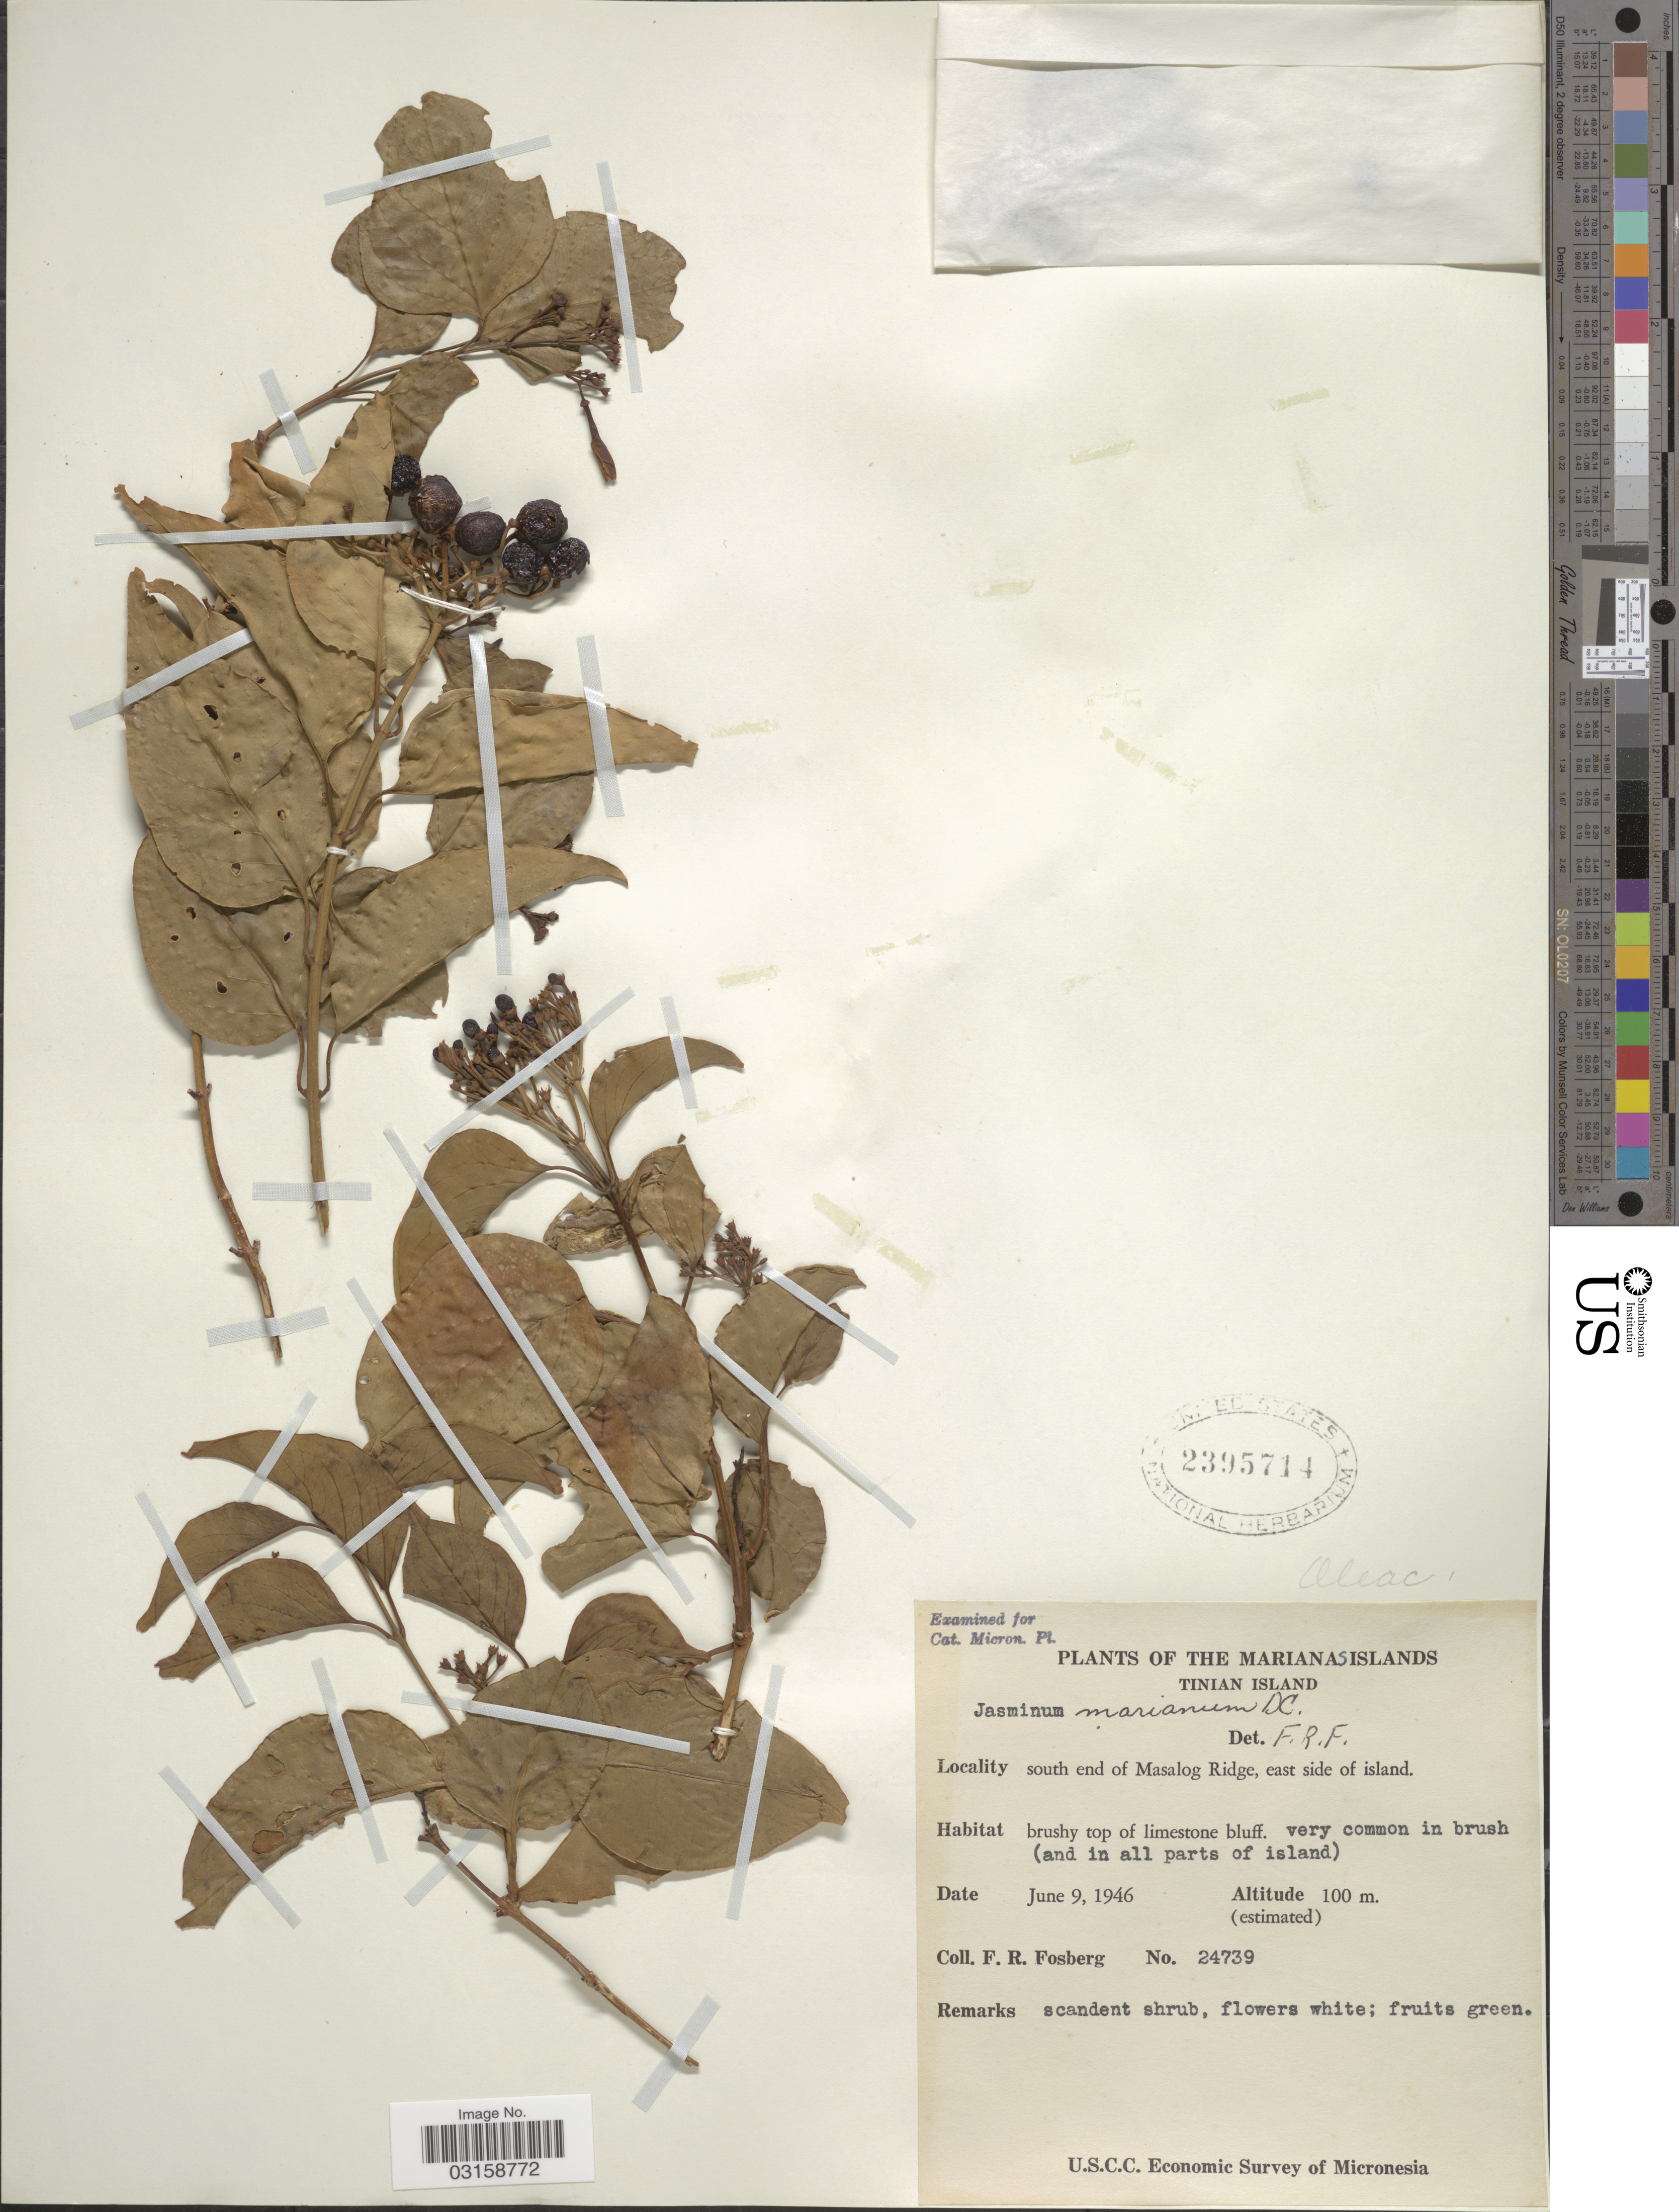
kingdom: Plantae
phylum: Tracheophyta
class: Magnoliopsida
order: Lamiales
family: Oleaceae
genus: Jasminum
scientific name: Jasminum marianum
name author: DC.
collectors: F. R. Fosberg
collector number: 24739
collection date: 1946-06-09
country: Northern Mariana Islands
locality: Marianas Islands. Tinian Island. South end of Masalog Ridge, east side of island.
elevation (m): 100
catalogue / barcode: US 2395714